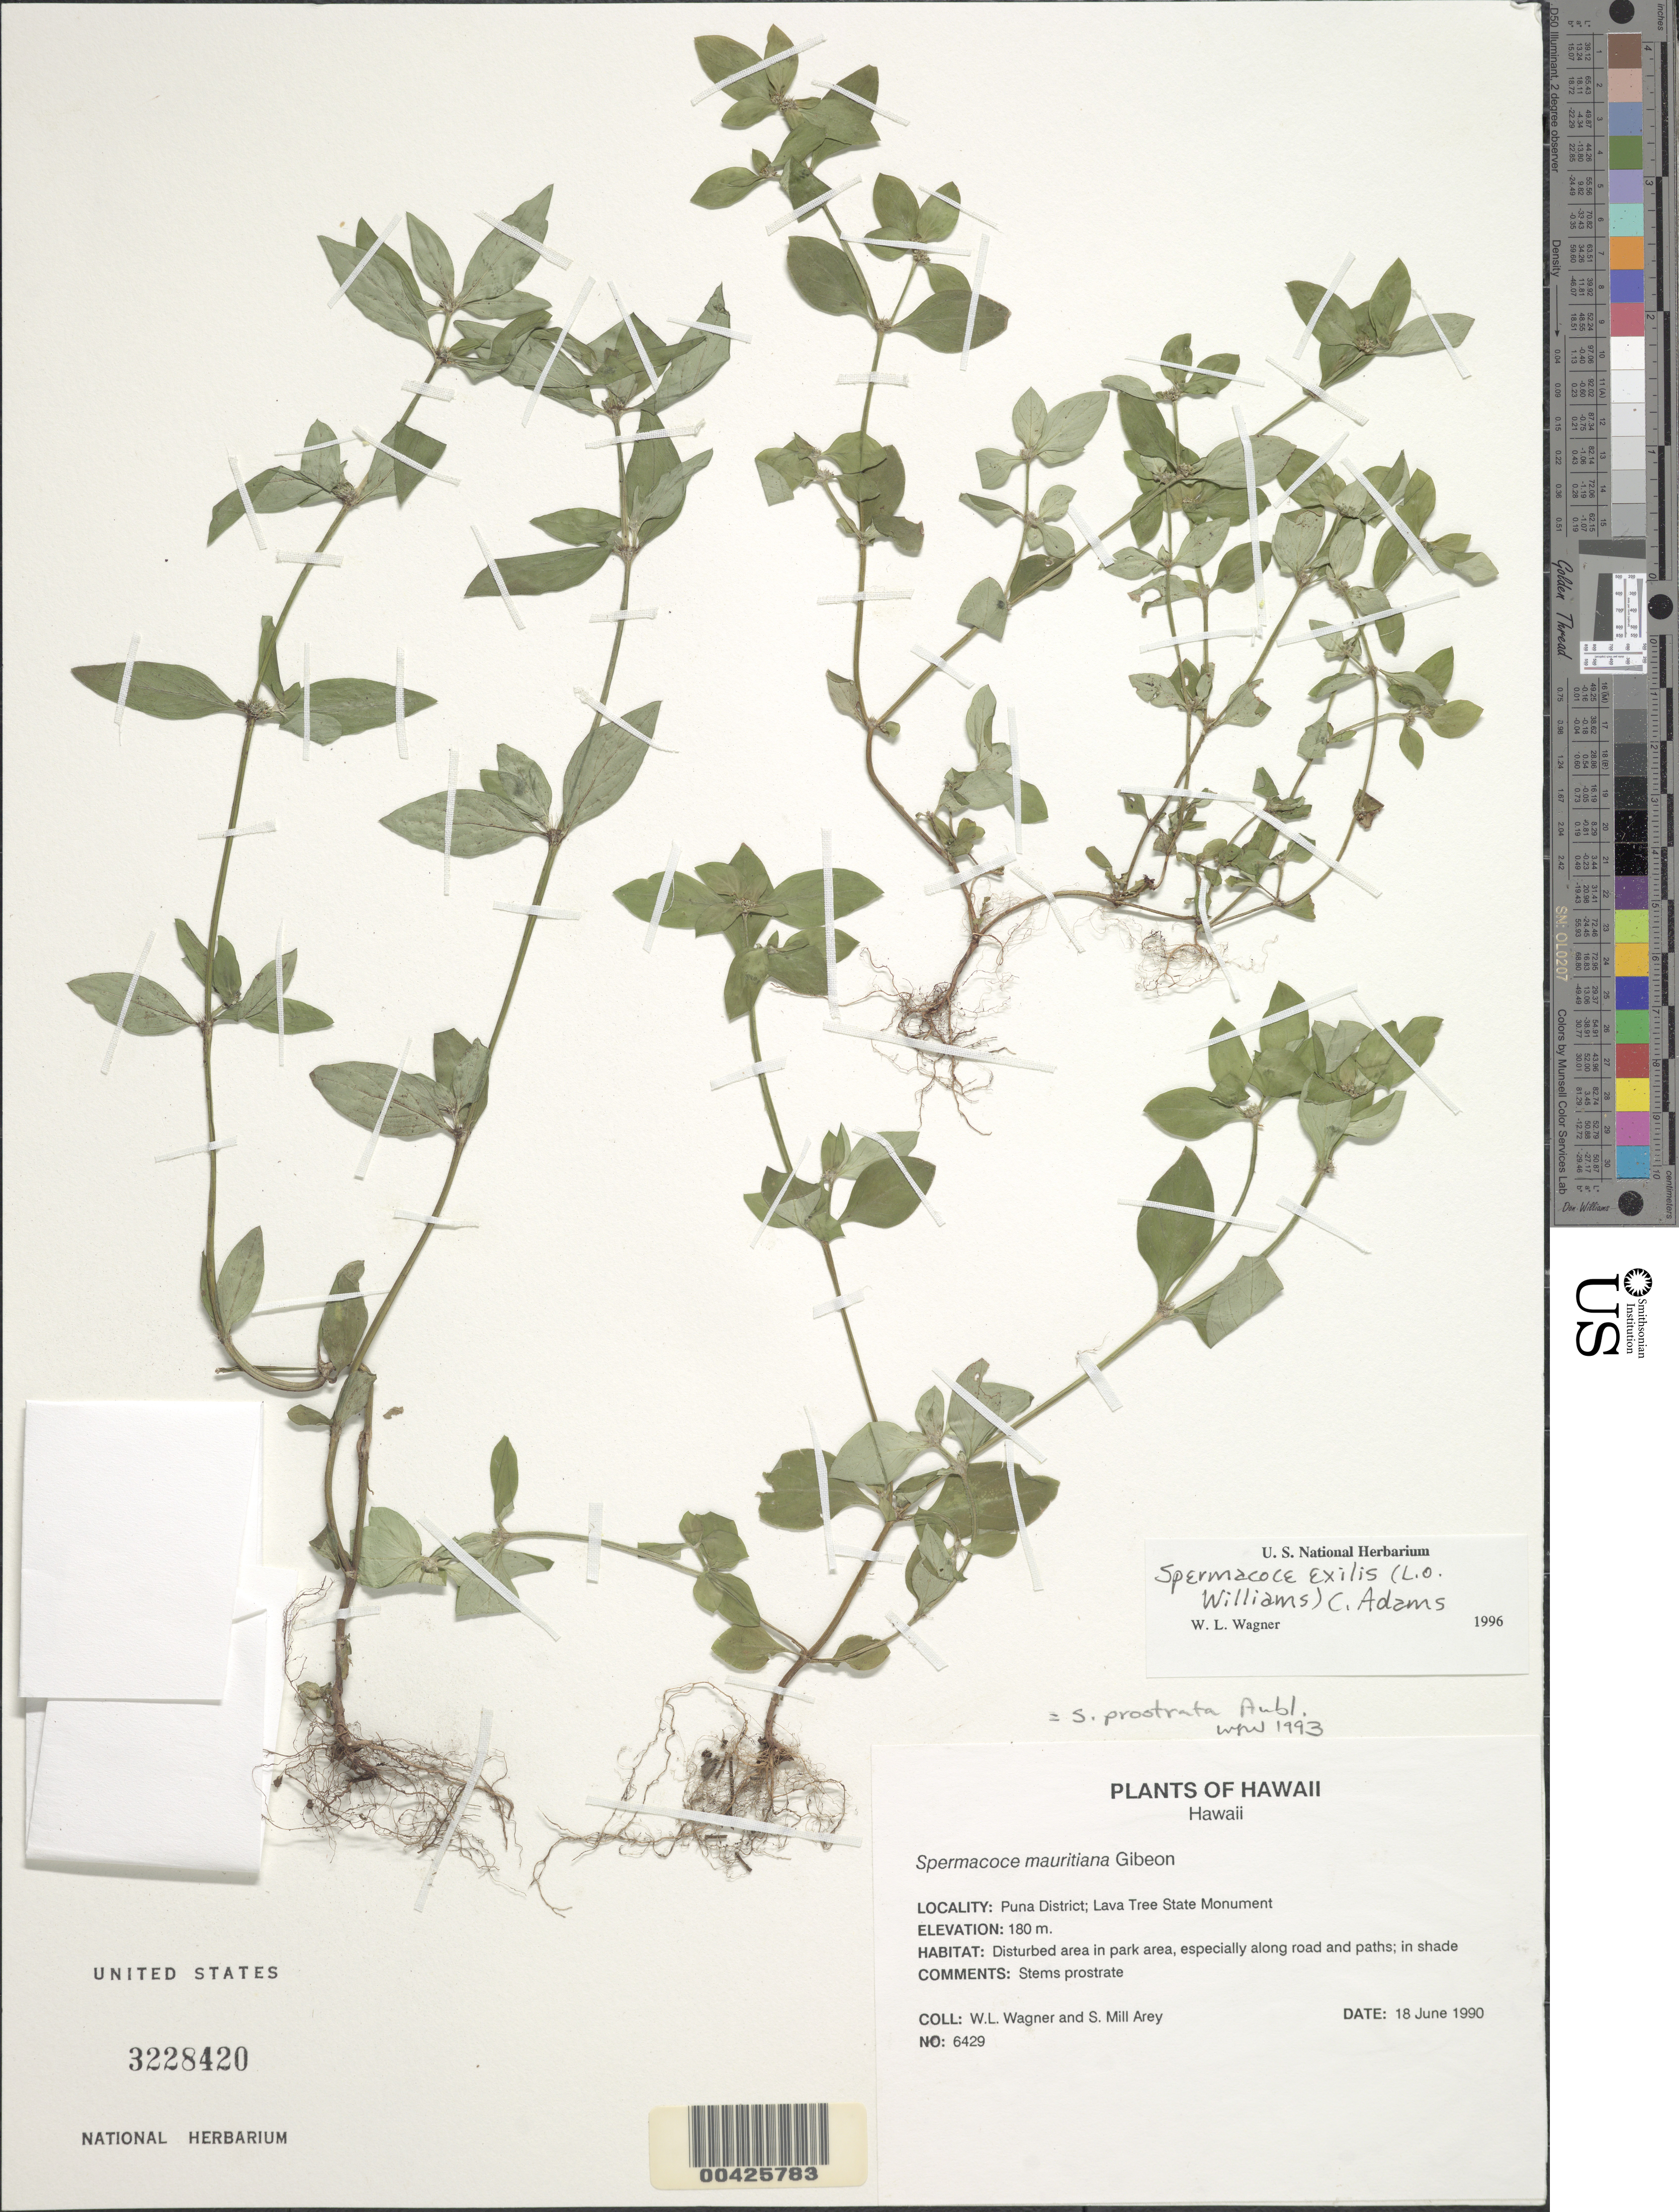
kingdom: Plantae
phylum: Tracheophyta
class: Magnoliopsida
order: Gentianales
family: Rubiaceae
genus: Spermacoce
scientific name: Spermacoce exilis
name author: (L.O. Williams) C.D. Adams ex W.C. Burger & C.M. Taylor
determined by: Wagner, W. L., (BOT), Smithsonian Institution - National Museum of Natural History (UNITED STATES)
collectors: W. L. Wagner & S. Arey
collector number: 6429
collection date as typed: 18 Jun 1990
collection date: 1990-06-18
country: United States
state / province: Hawaii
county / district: Hawaii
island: Hawaii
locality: Puna District, Lava Tree State Monument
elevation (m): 180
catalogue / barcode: US 3228420